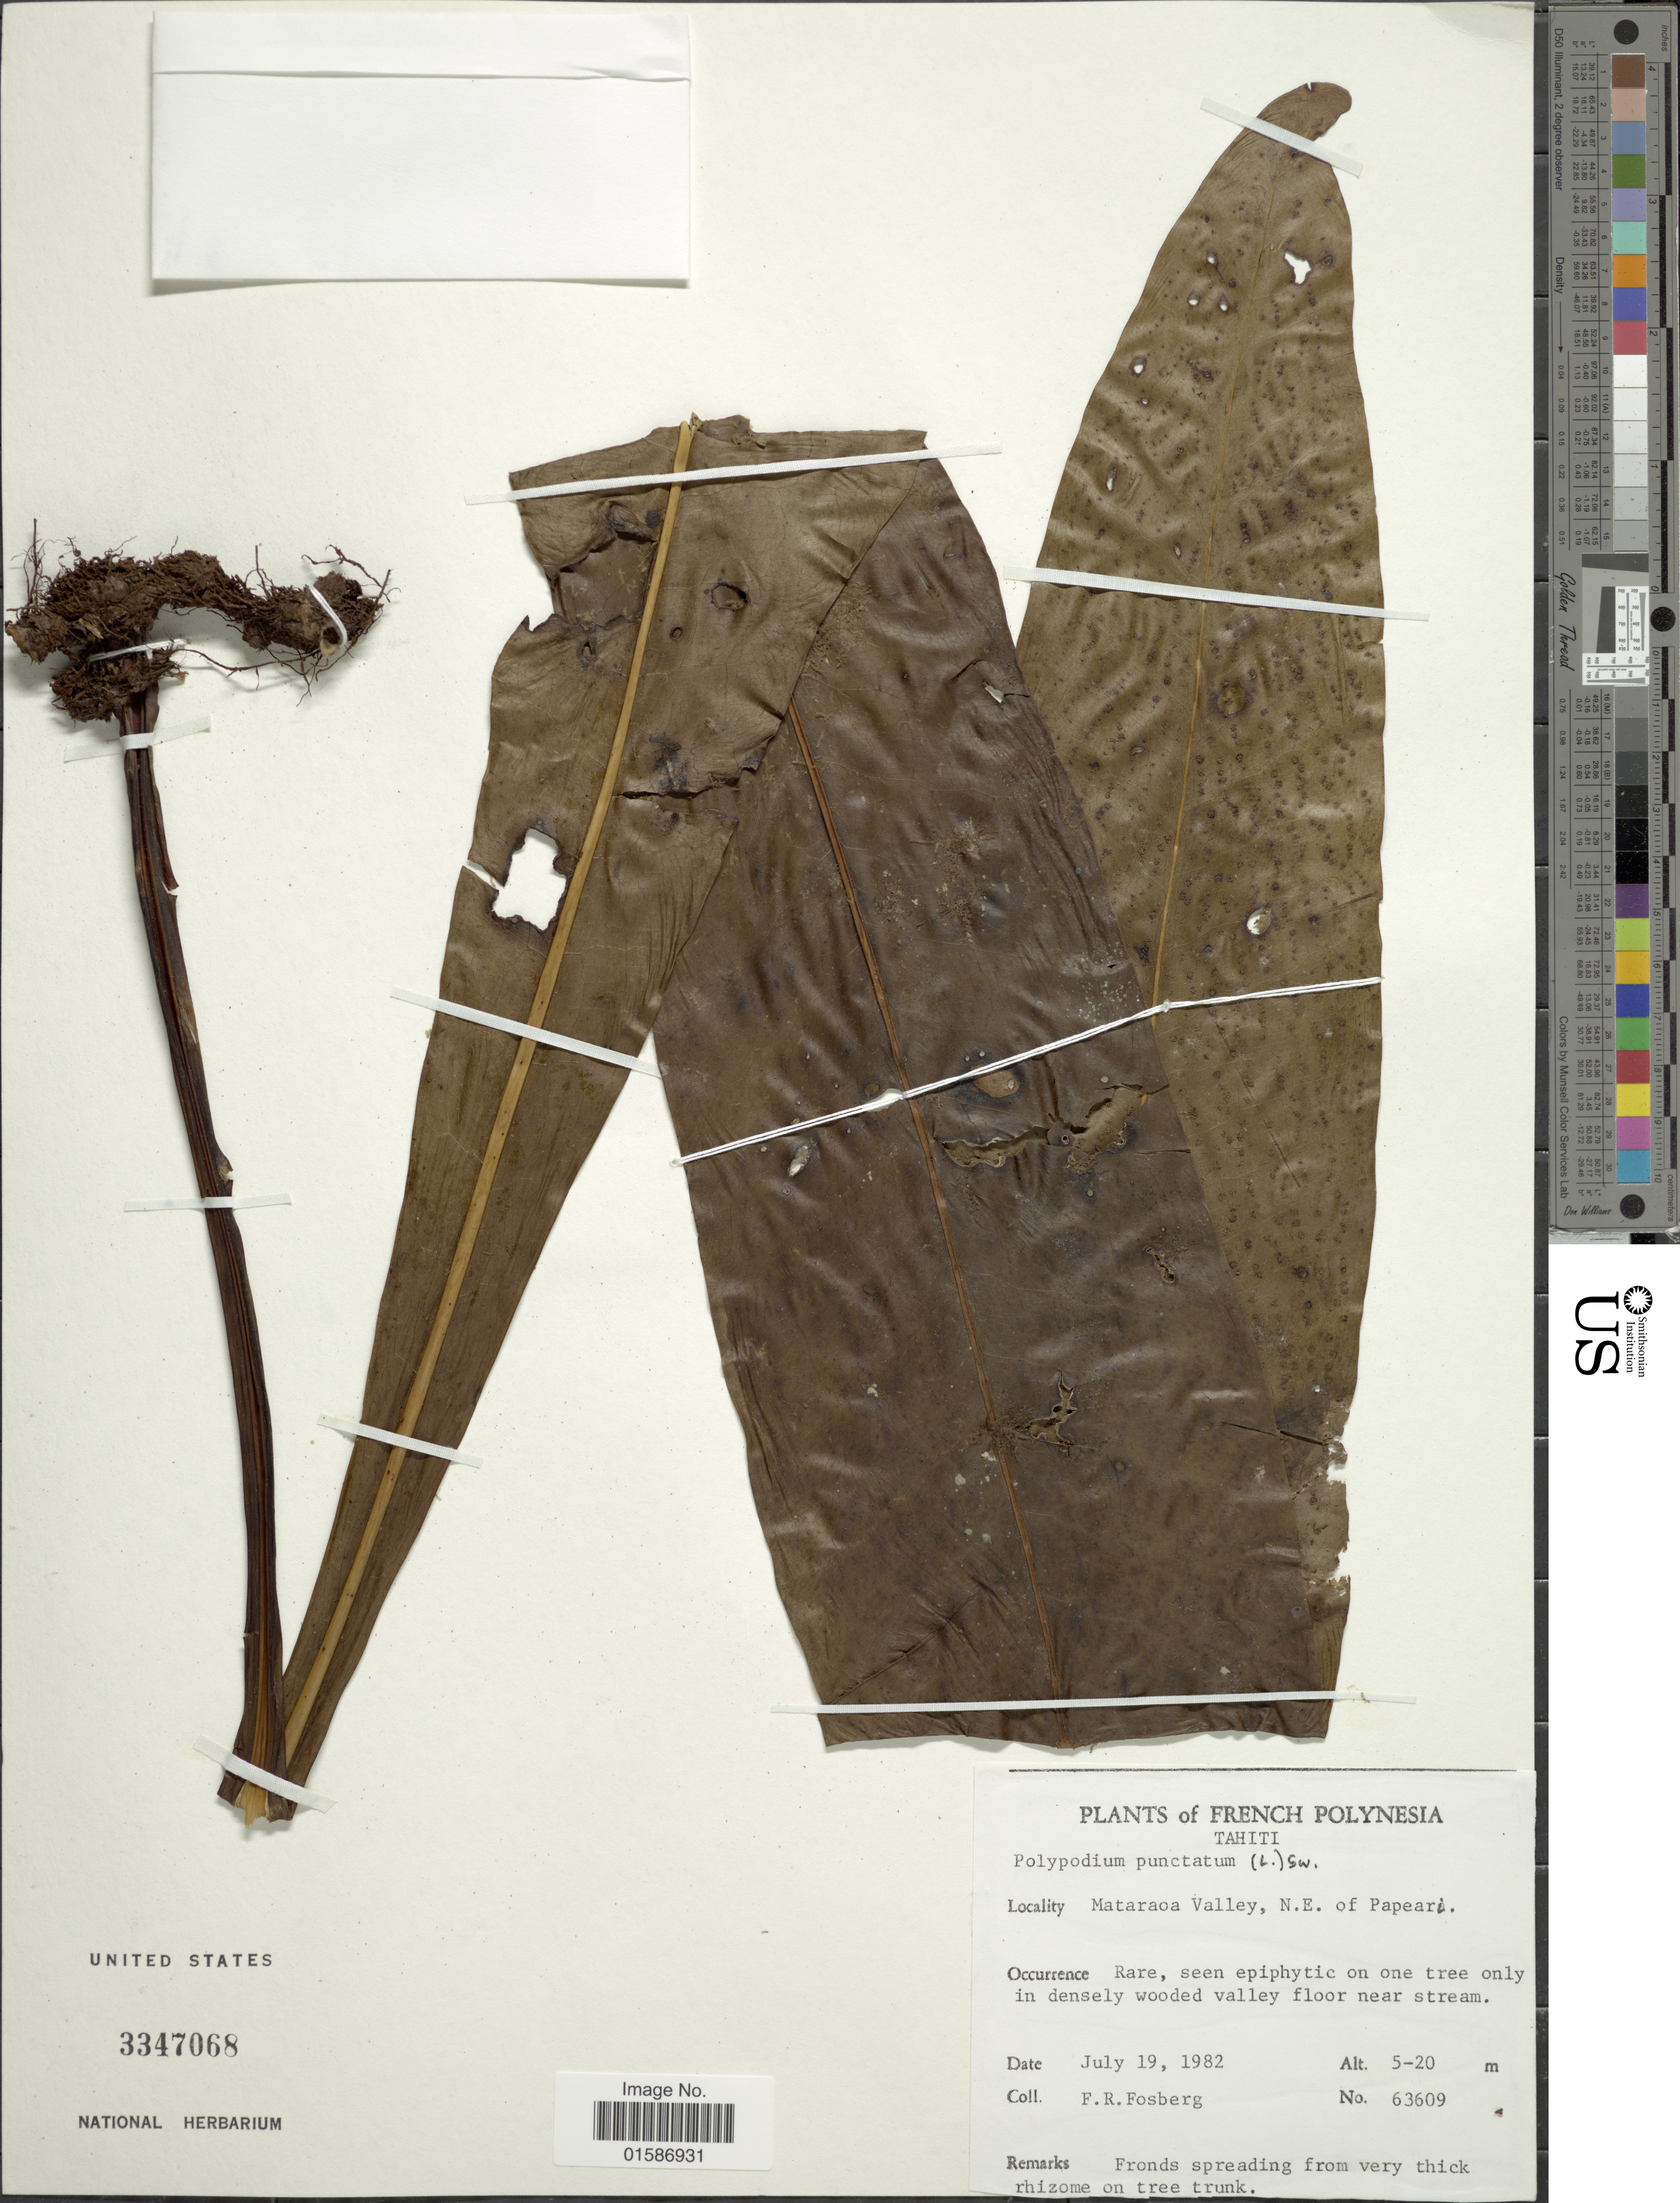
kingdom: Plantae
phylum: Tracheophyta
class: Polypodiopsida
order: Polypodiales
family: Polypodiaceae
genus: Microsorum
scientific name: Microsorum punctatum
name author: (L.) Copel.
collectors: F. R. Fosberg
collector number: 63609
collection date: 1982-07-19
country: French Polynesia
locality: Tahity, Mataraoa Valley, N.E. of Papeari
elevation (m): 5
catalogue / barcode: US 3347068